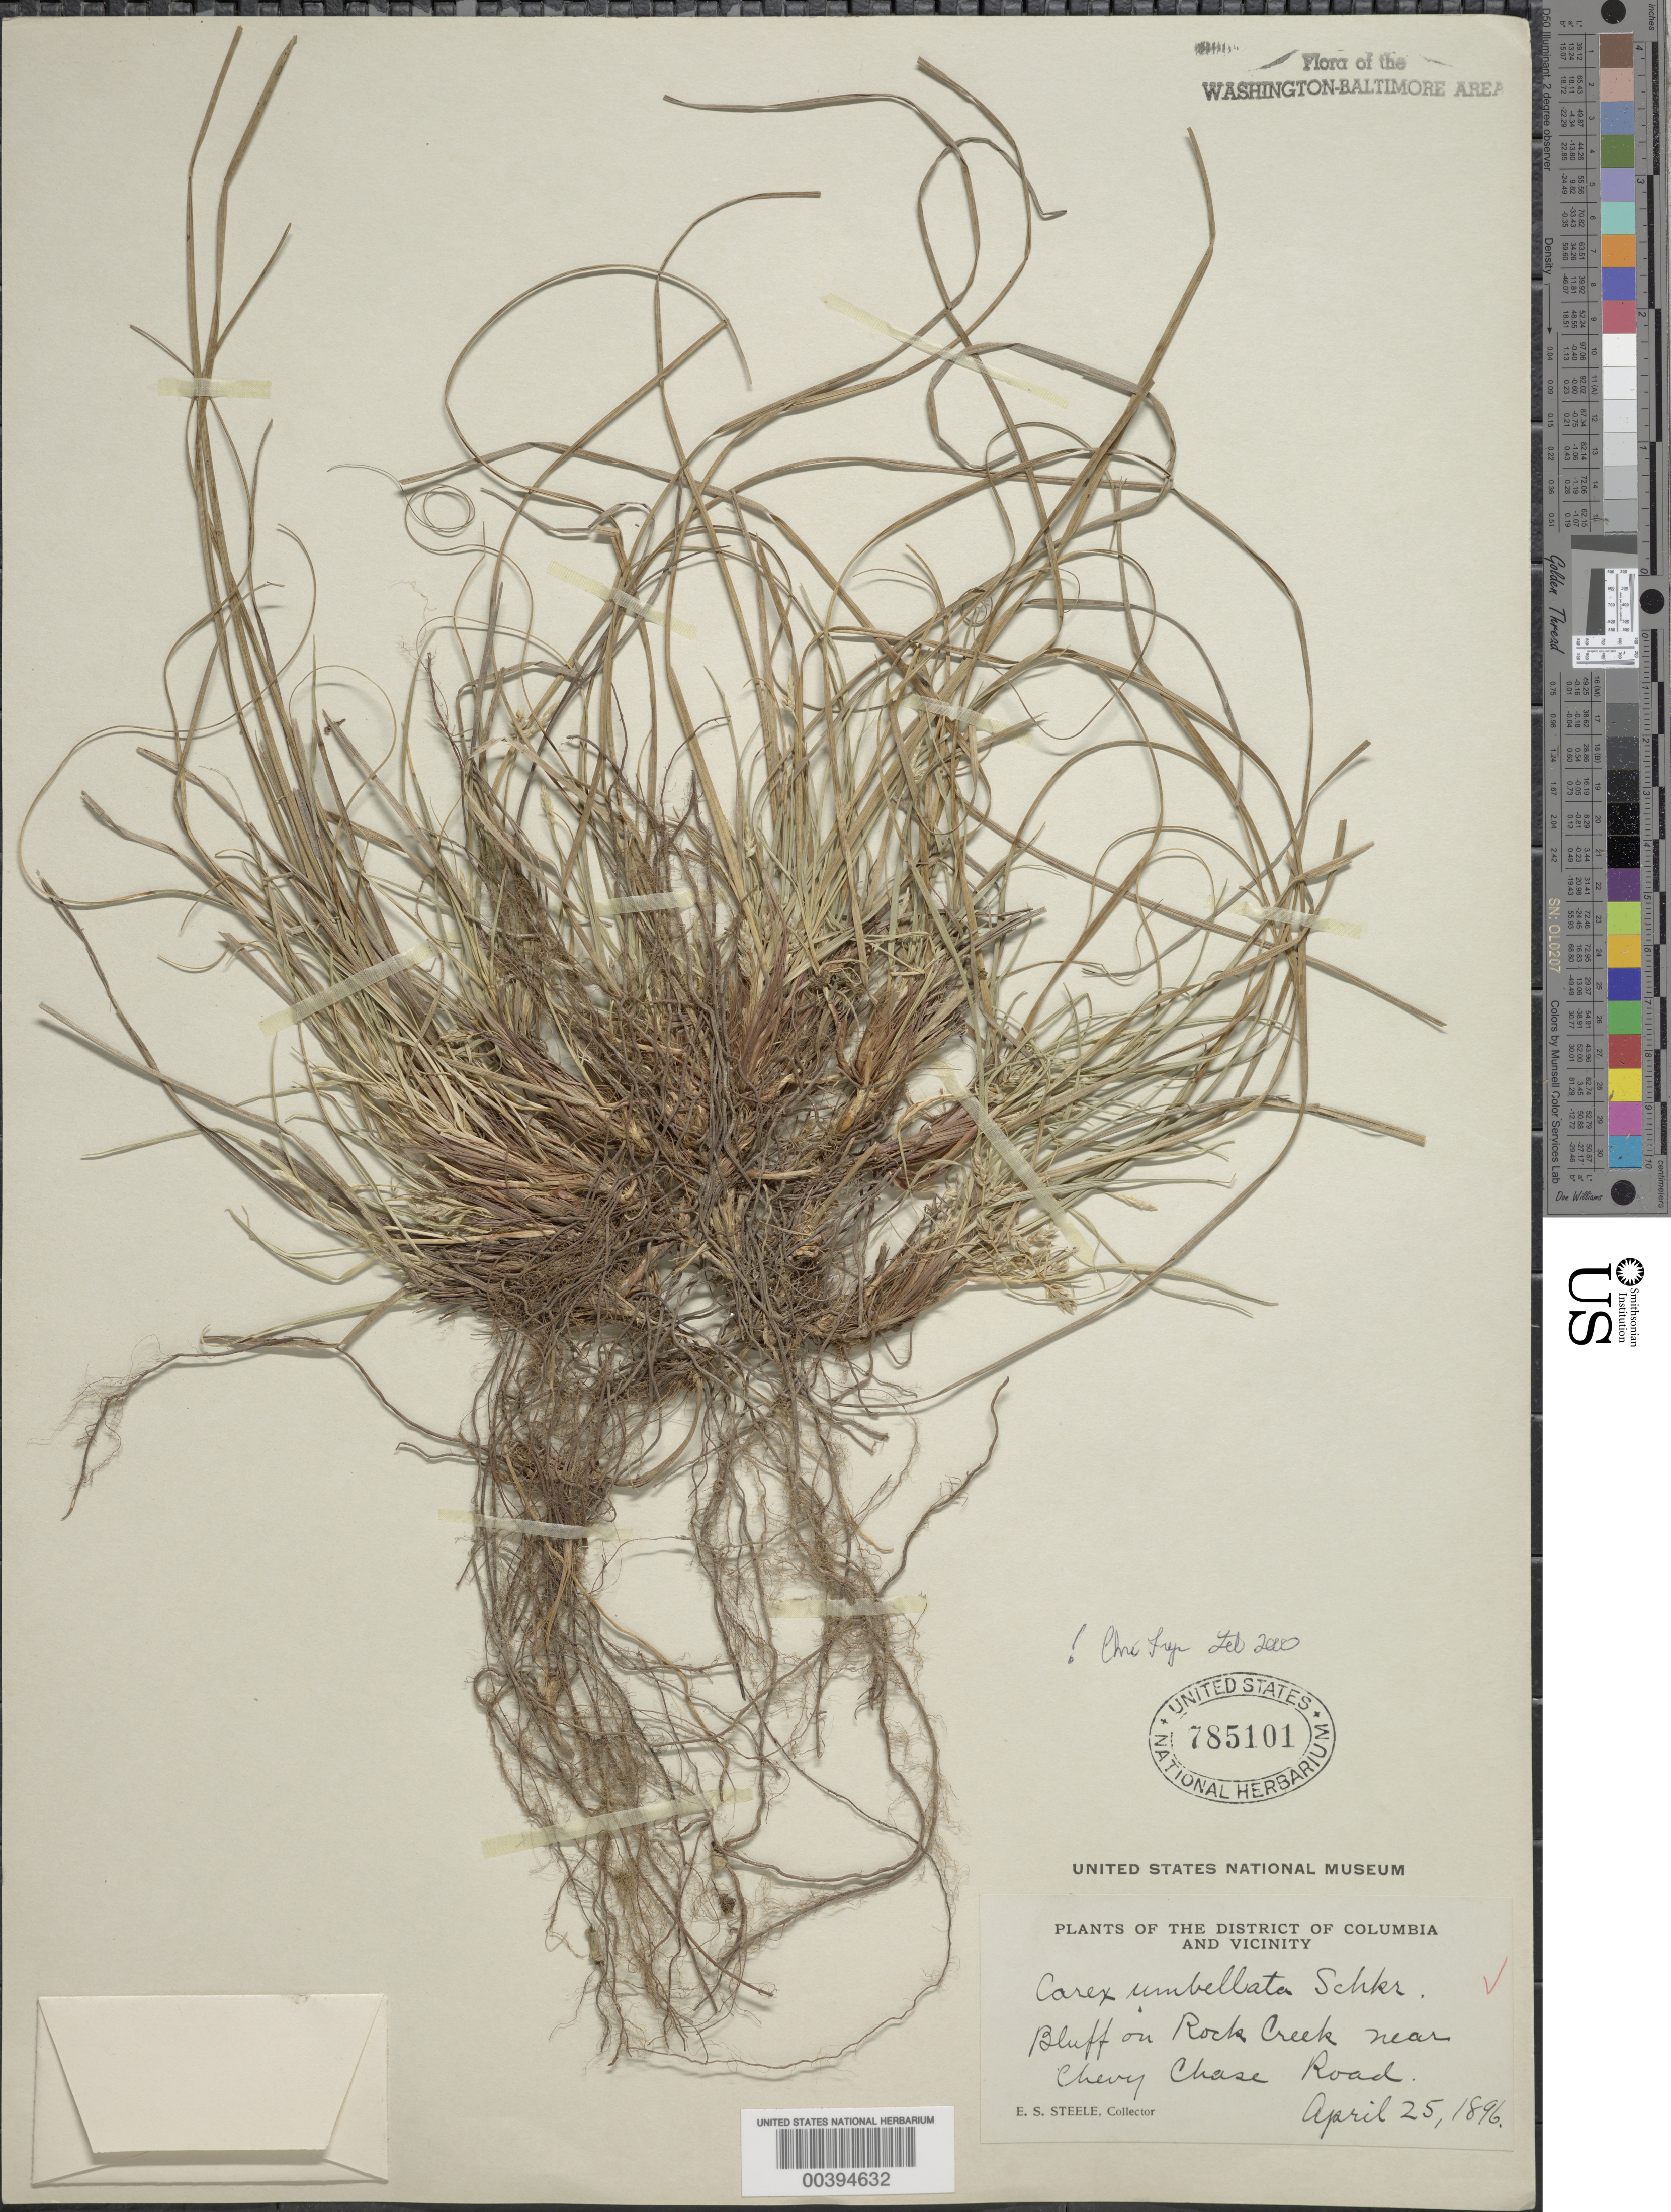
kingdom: Plantae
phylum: Tracheophyta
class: Liliopsida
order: Poales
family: Cyperaceae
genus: Carex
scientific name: Carex umbellata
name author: Schkuhr ex Willd.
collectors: E. Steele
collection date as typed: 25 Apr 1896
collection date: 1896-04-25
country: United States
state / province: Maryland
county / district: Montgomery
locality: Rock Creek Bluff near Chevy Chase Rd. Rock Creek Park & vicinity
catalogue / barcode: US 785101